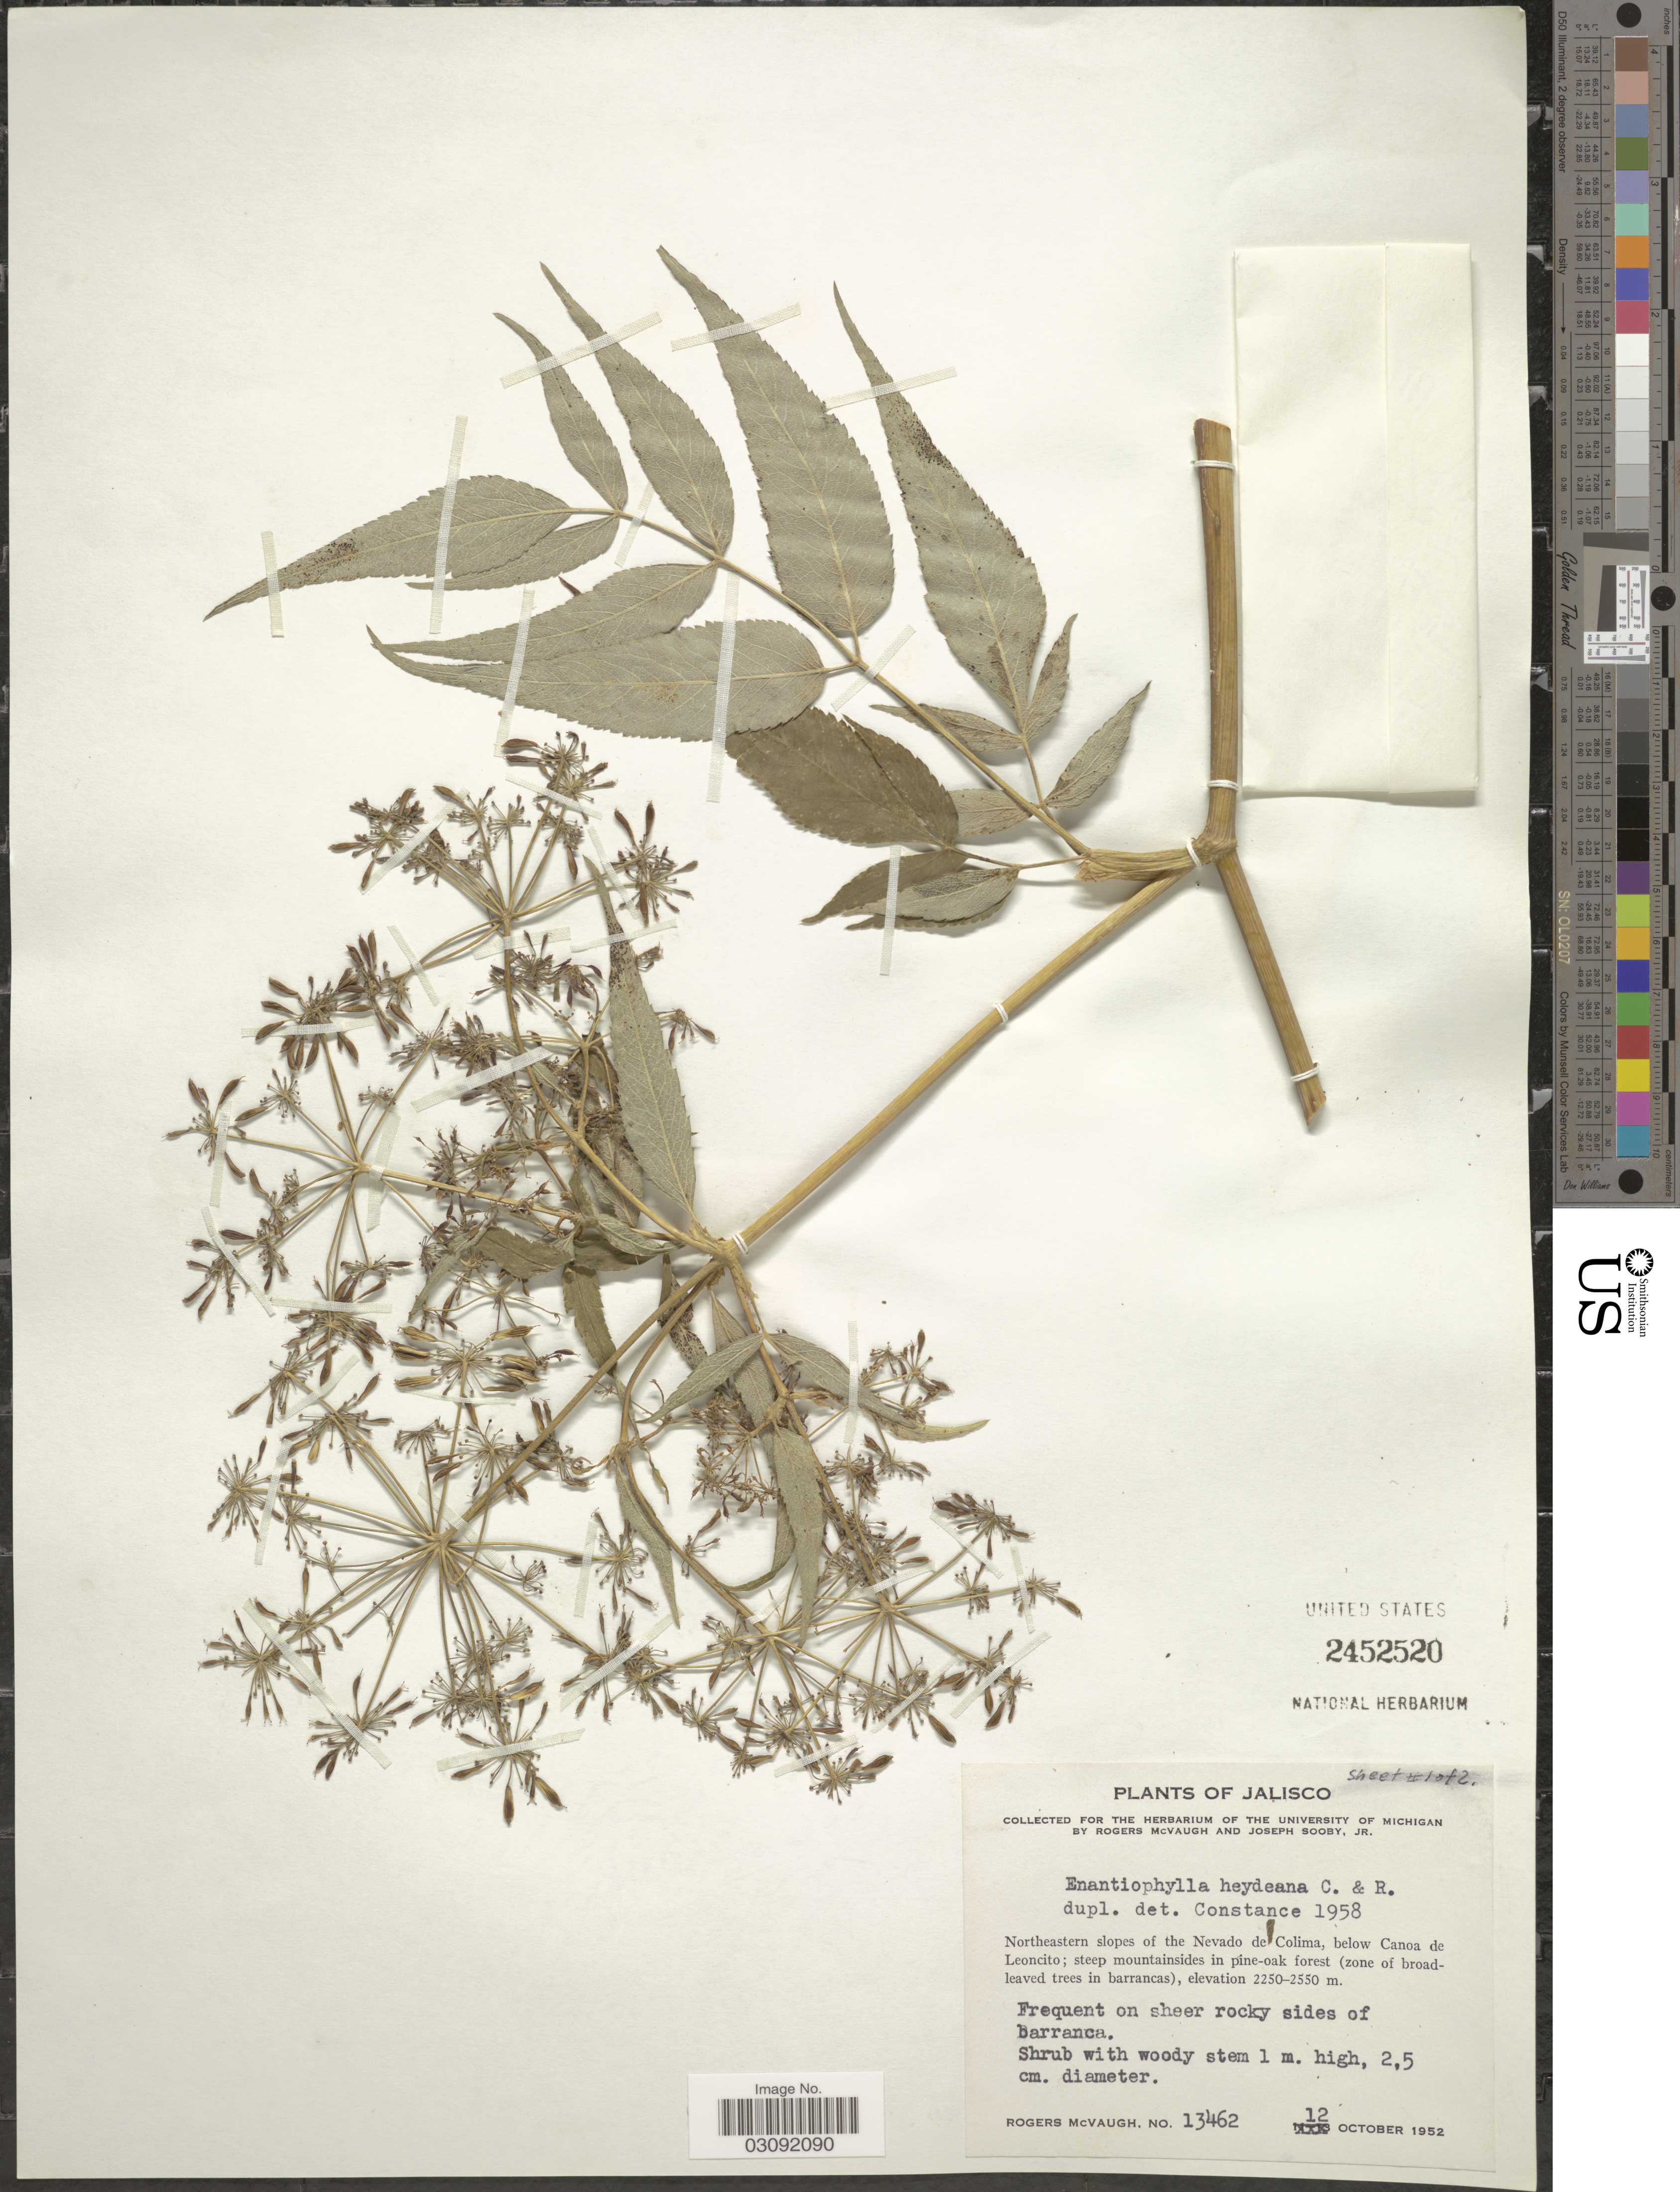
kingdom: Plantae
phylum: Tracheophyta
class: Magnoliopsida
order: Apiales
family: Apiaceae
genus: Enantiophylla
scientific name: Enantiophylla heydeana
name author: J.M. Coult. & Rose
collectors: R. McVaugh & J. Sooby Jr.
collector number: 13462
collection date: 1952-10-12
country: Mexico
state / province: Jalisco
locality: Northeastern slopes of the Nevado de Colima, below Canoa de Leoncito; steep mountainsides in pine-oak forest (zone of broad-leaved trees in barrancas).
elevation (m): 2250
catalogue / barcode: US 2452520